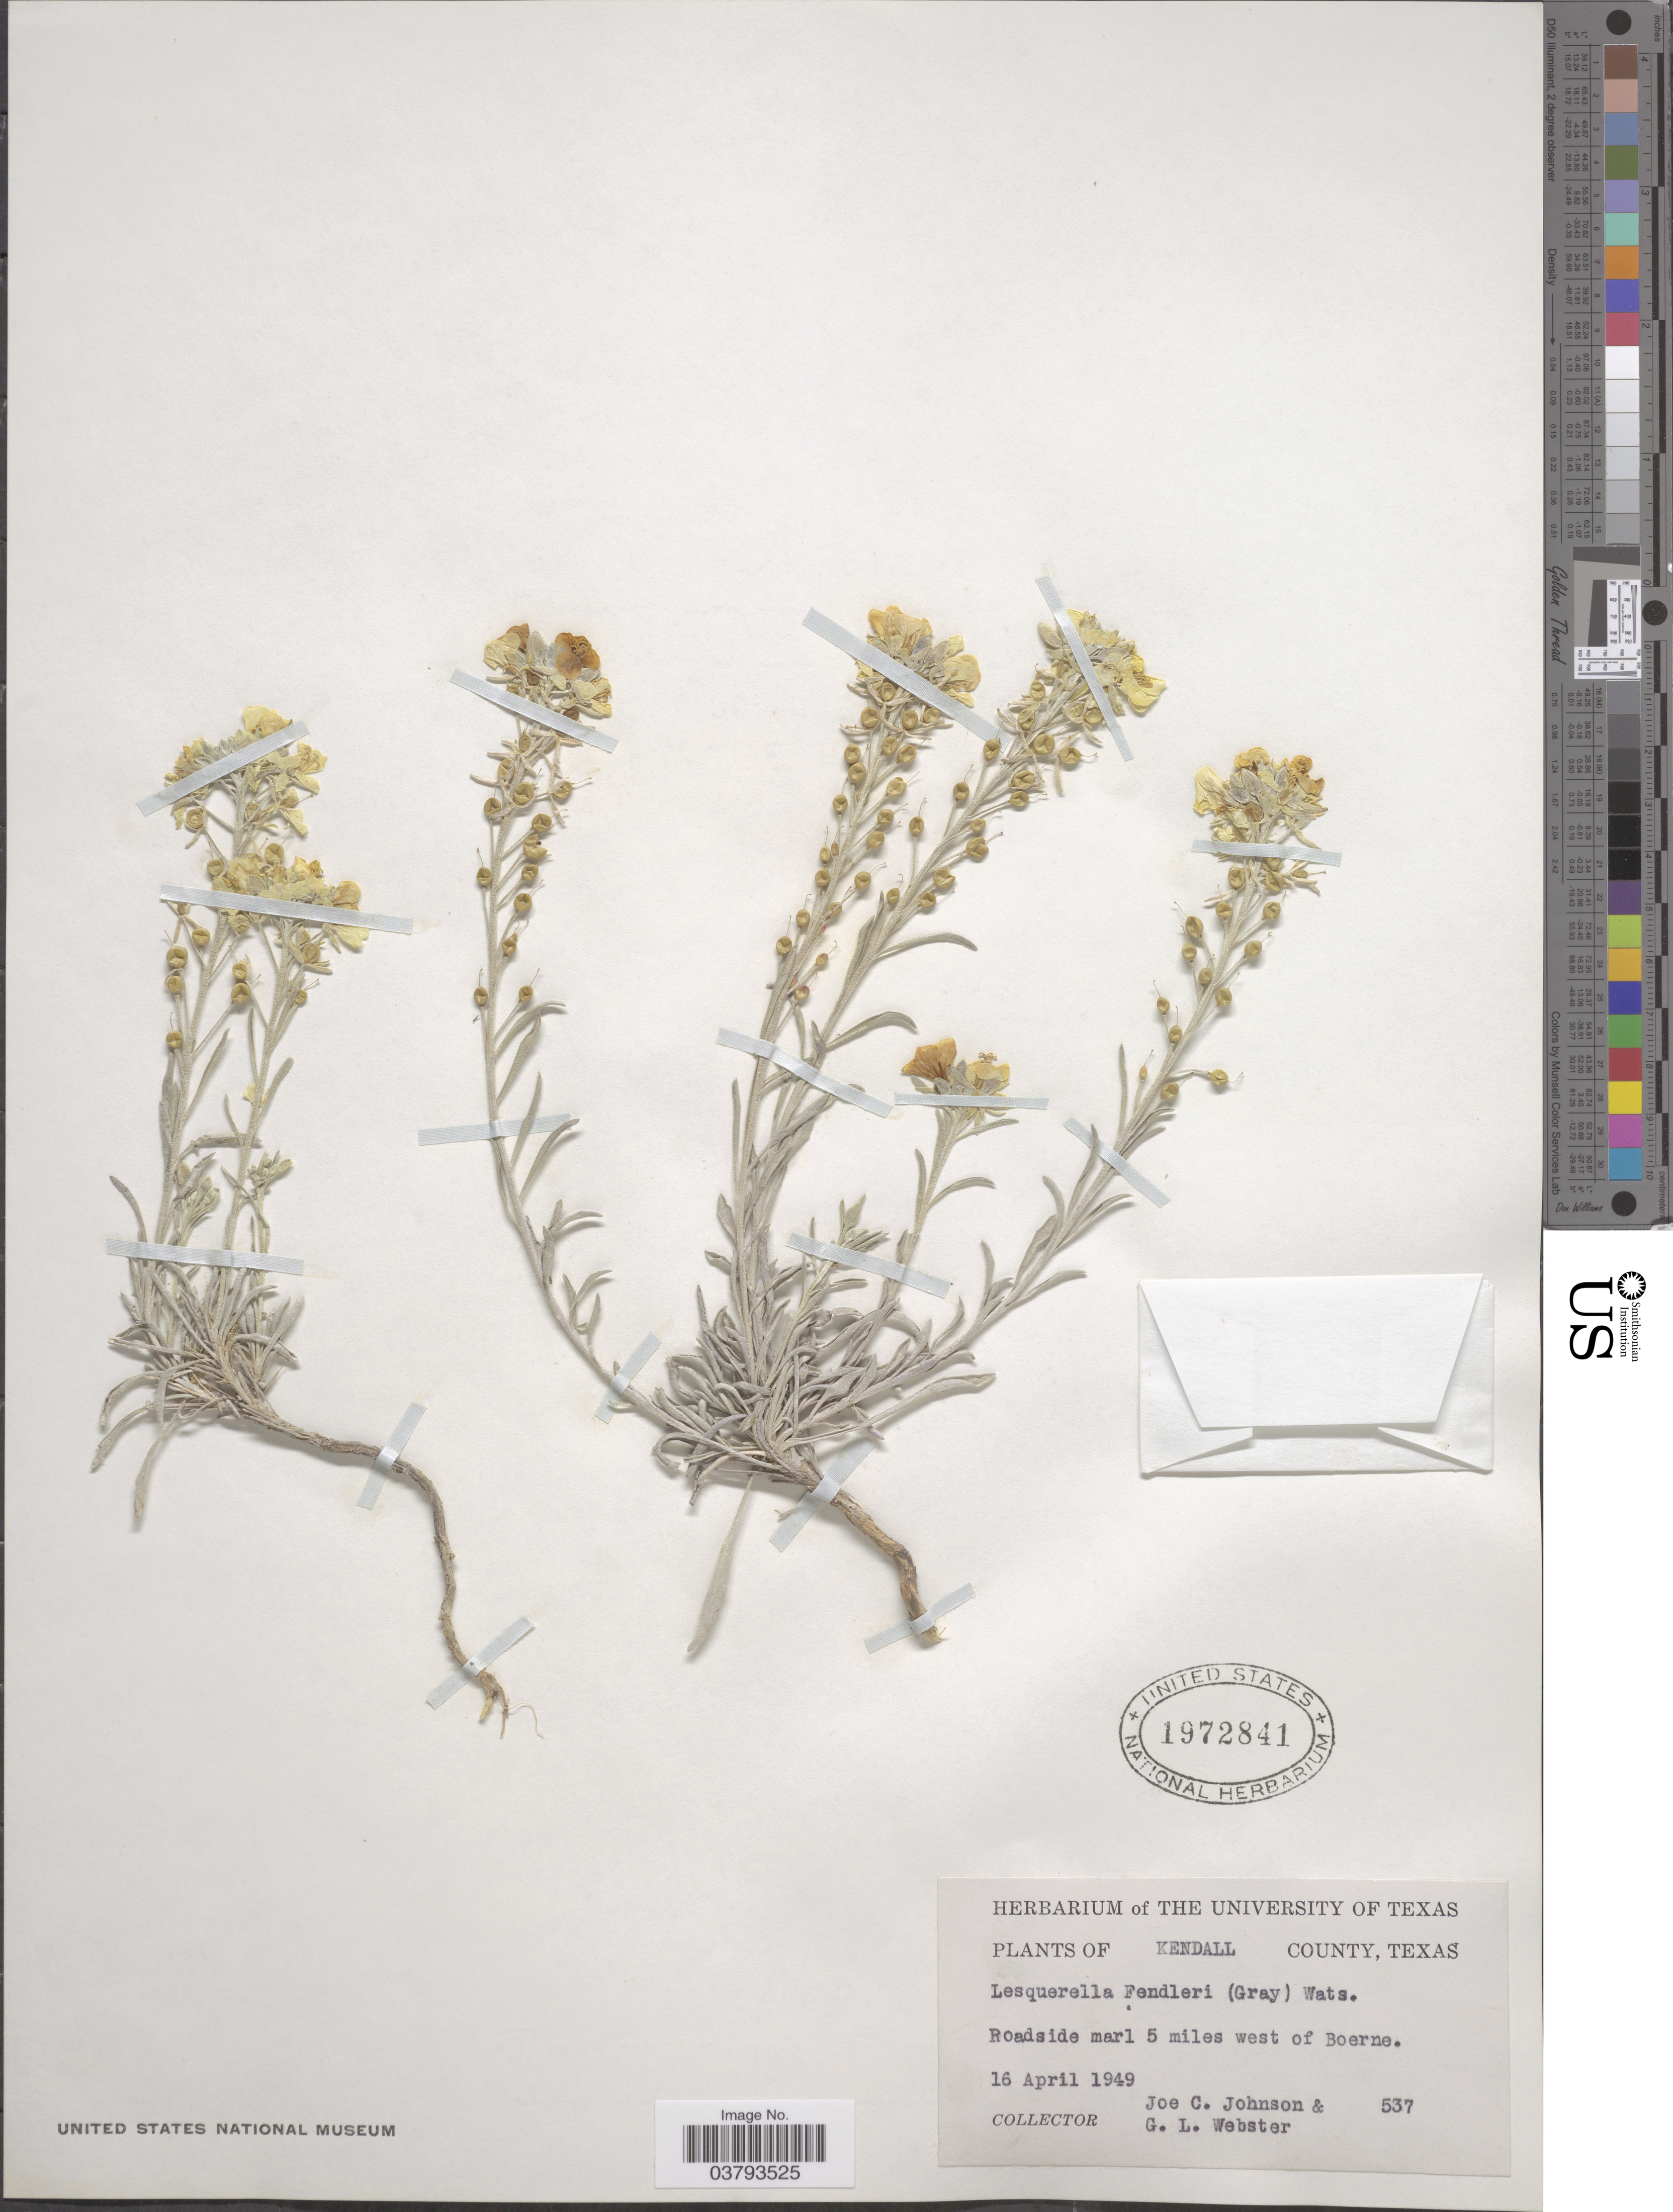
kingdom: Plantae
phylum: Tracheophyta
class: Magnoliopsida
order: Brassicales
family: Brassicaceae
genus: Lesquerella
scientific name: Lesquerella fendleri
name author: (A. Gray) S. Watson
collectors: J. C. Johnson & G. L. Webster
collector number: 537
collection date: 1949-04-16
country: United States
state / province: Texas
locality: Kendall County. Roadside marl 5 miles west of Boerne.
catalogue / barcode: US 1972841